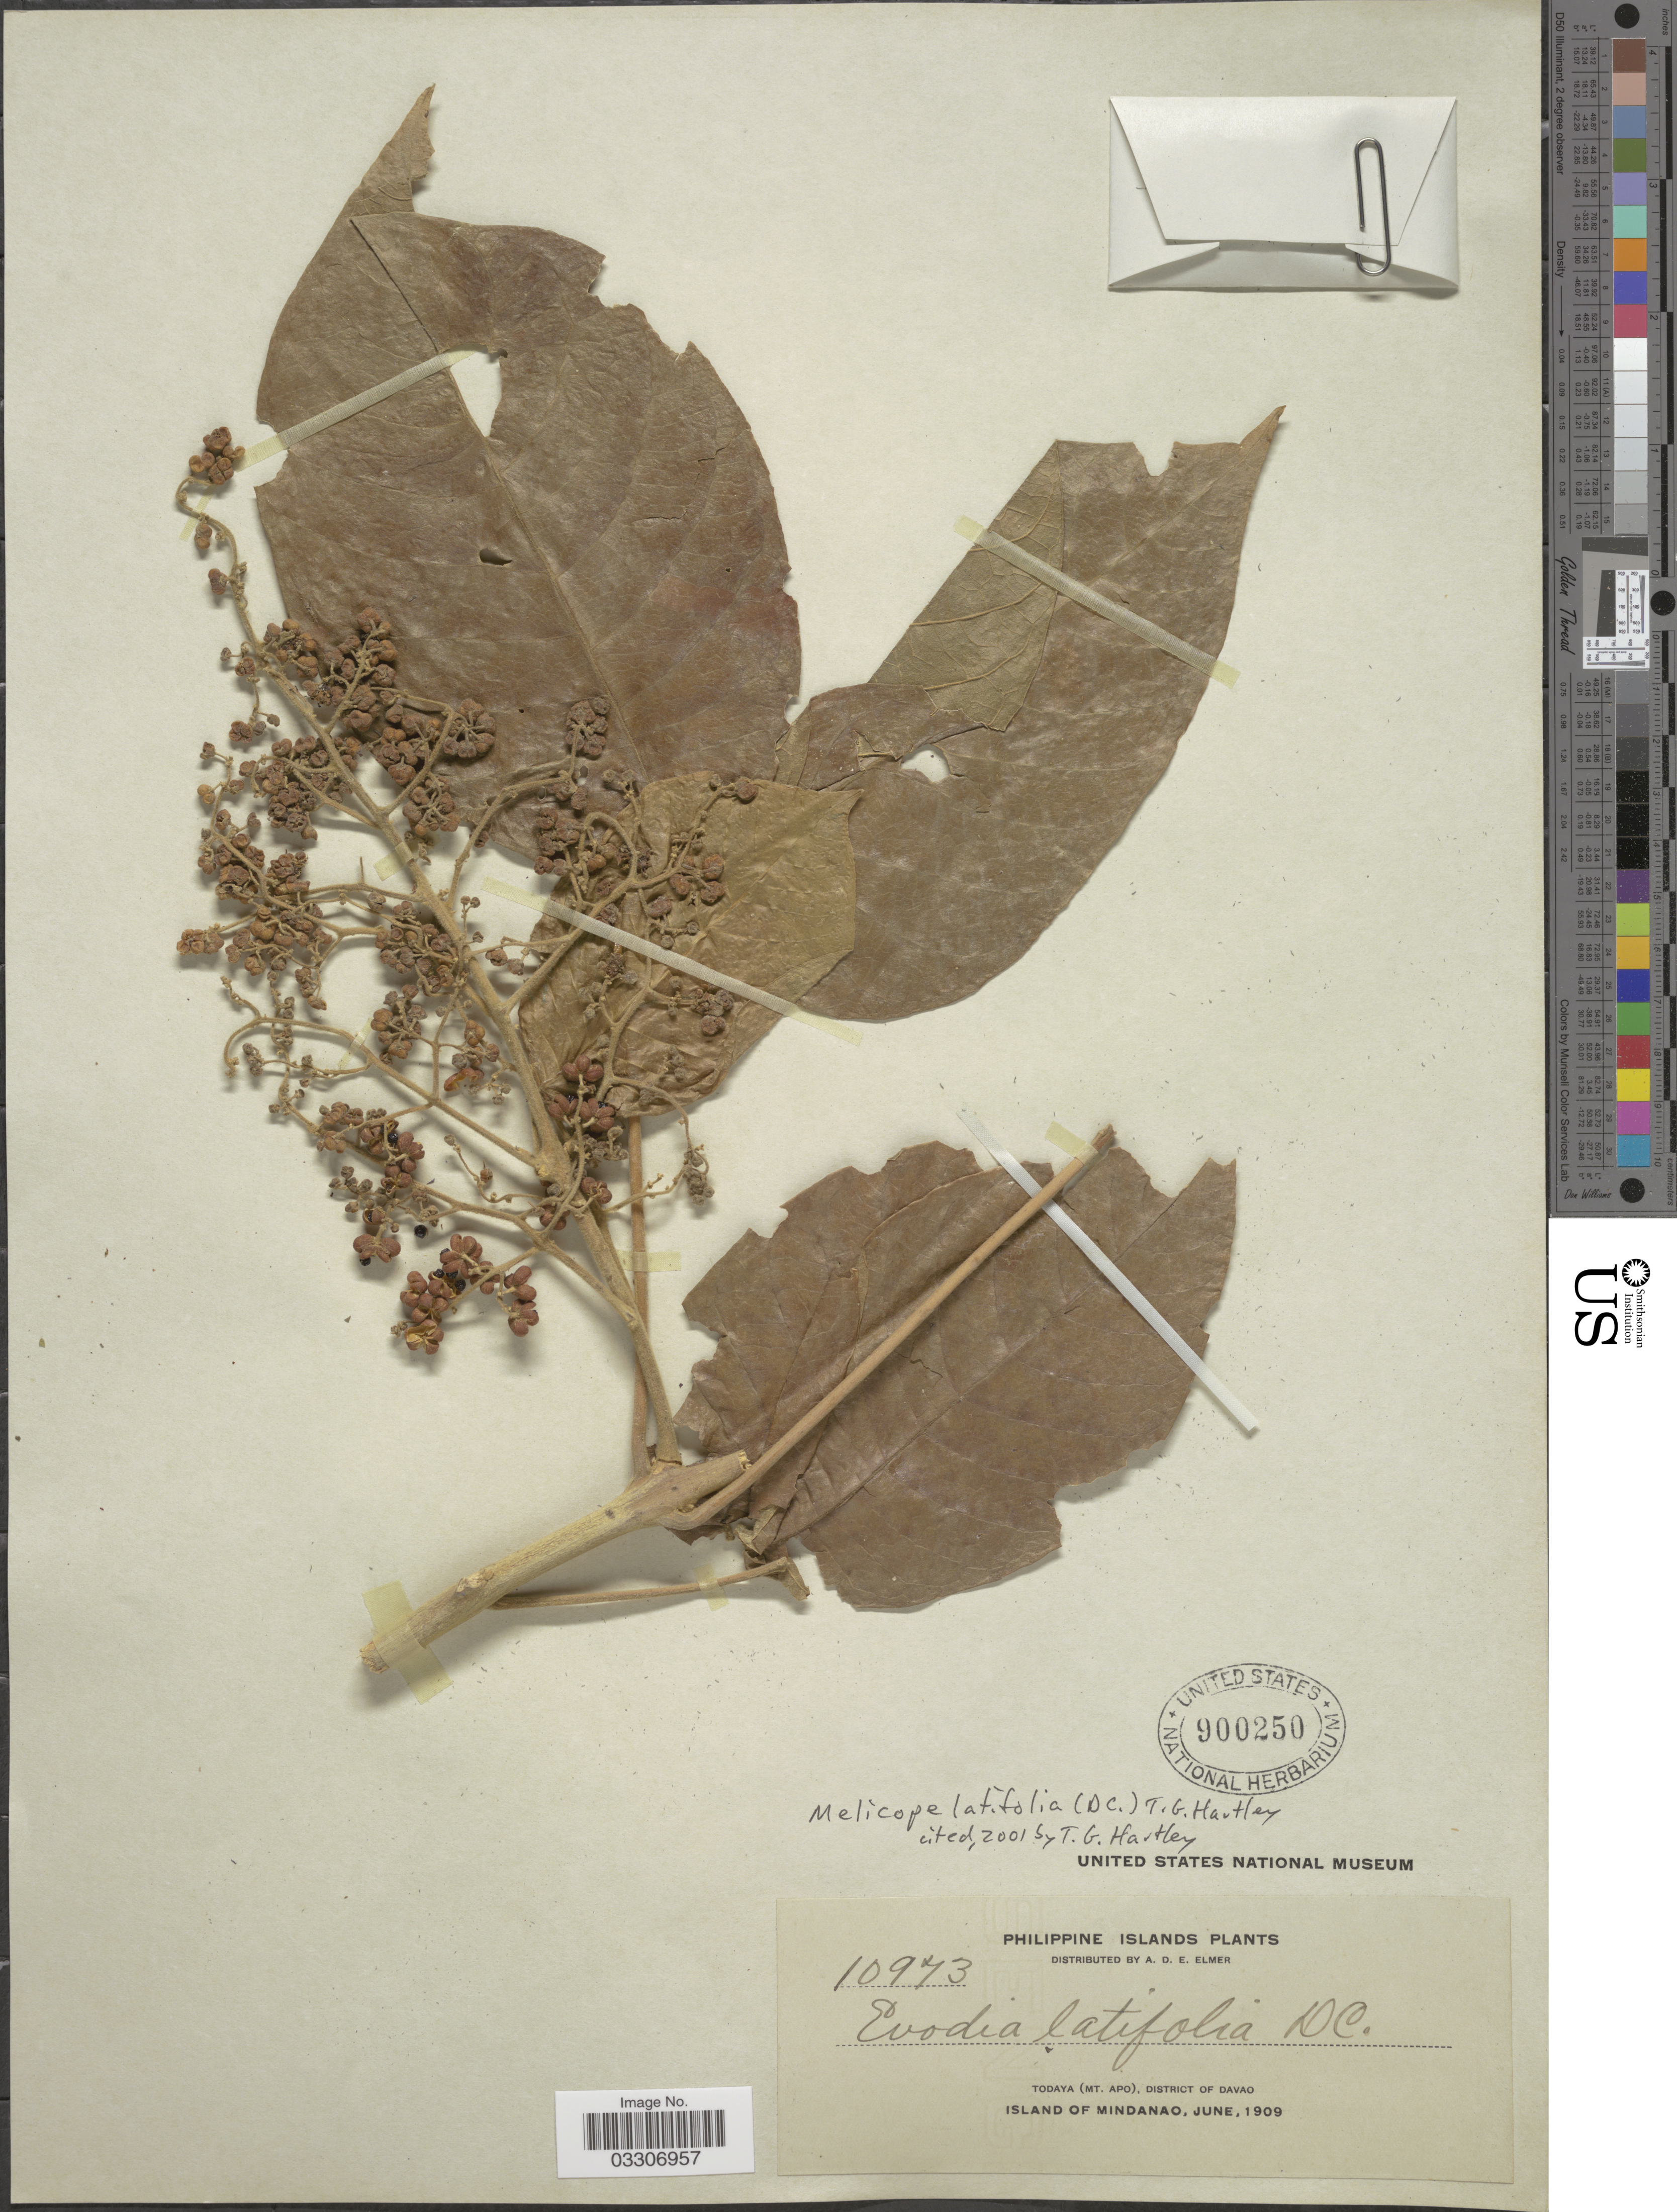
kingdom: Plantae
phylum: Tracheophyta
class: Magnoliopsida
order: Sapindales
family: Rutaceae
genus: Melicope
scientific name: Melicope latifolia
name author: (DC.) T.G. Hartley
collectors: A. D. E. Elmer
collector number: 10973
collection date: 1909-06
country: Philippines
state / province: Davao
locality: Todaya (Mt. Apo), District of Davao. Island of Mindanao.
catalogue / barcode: US 900250